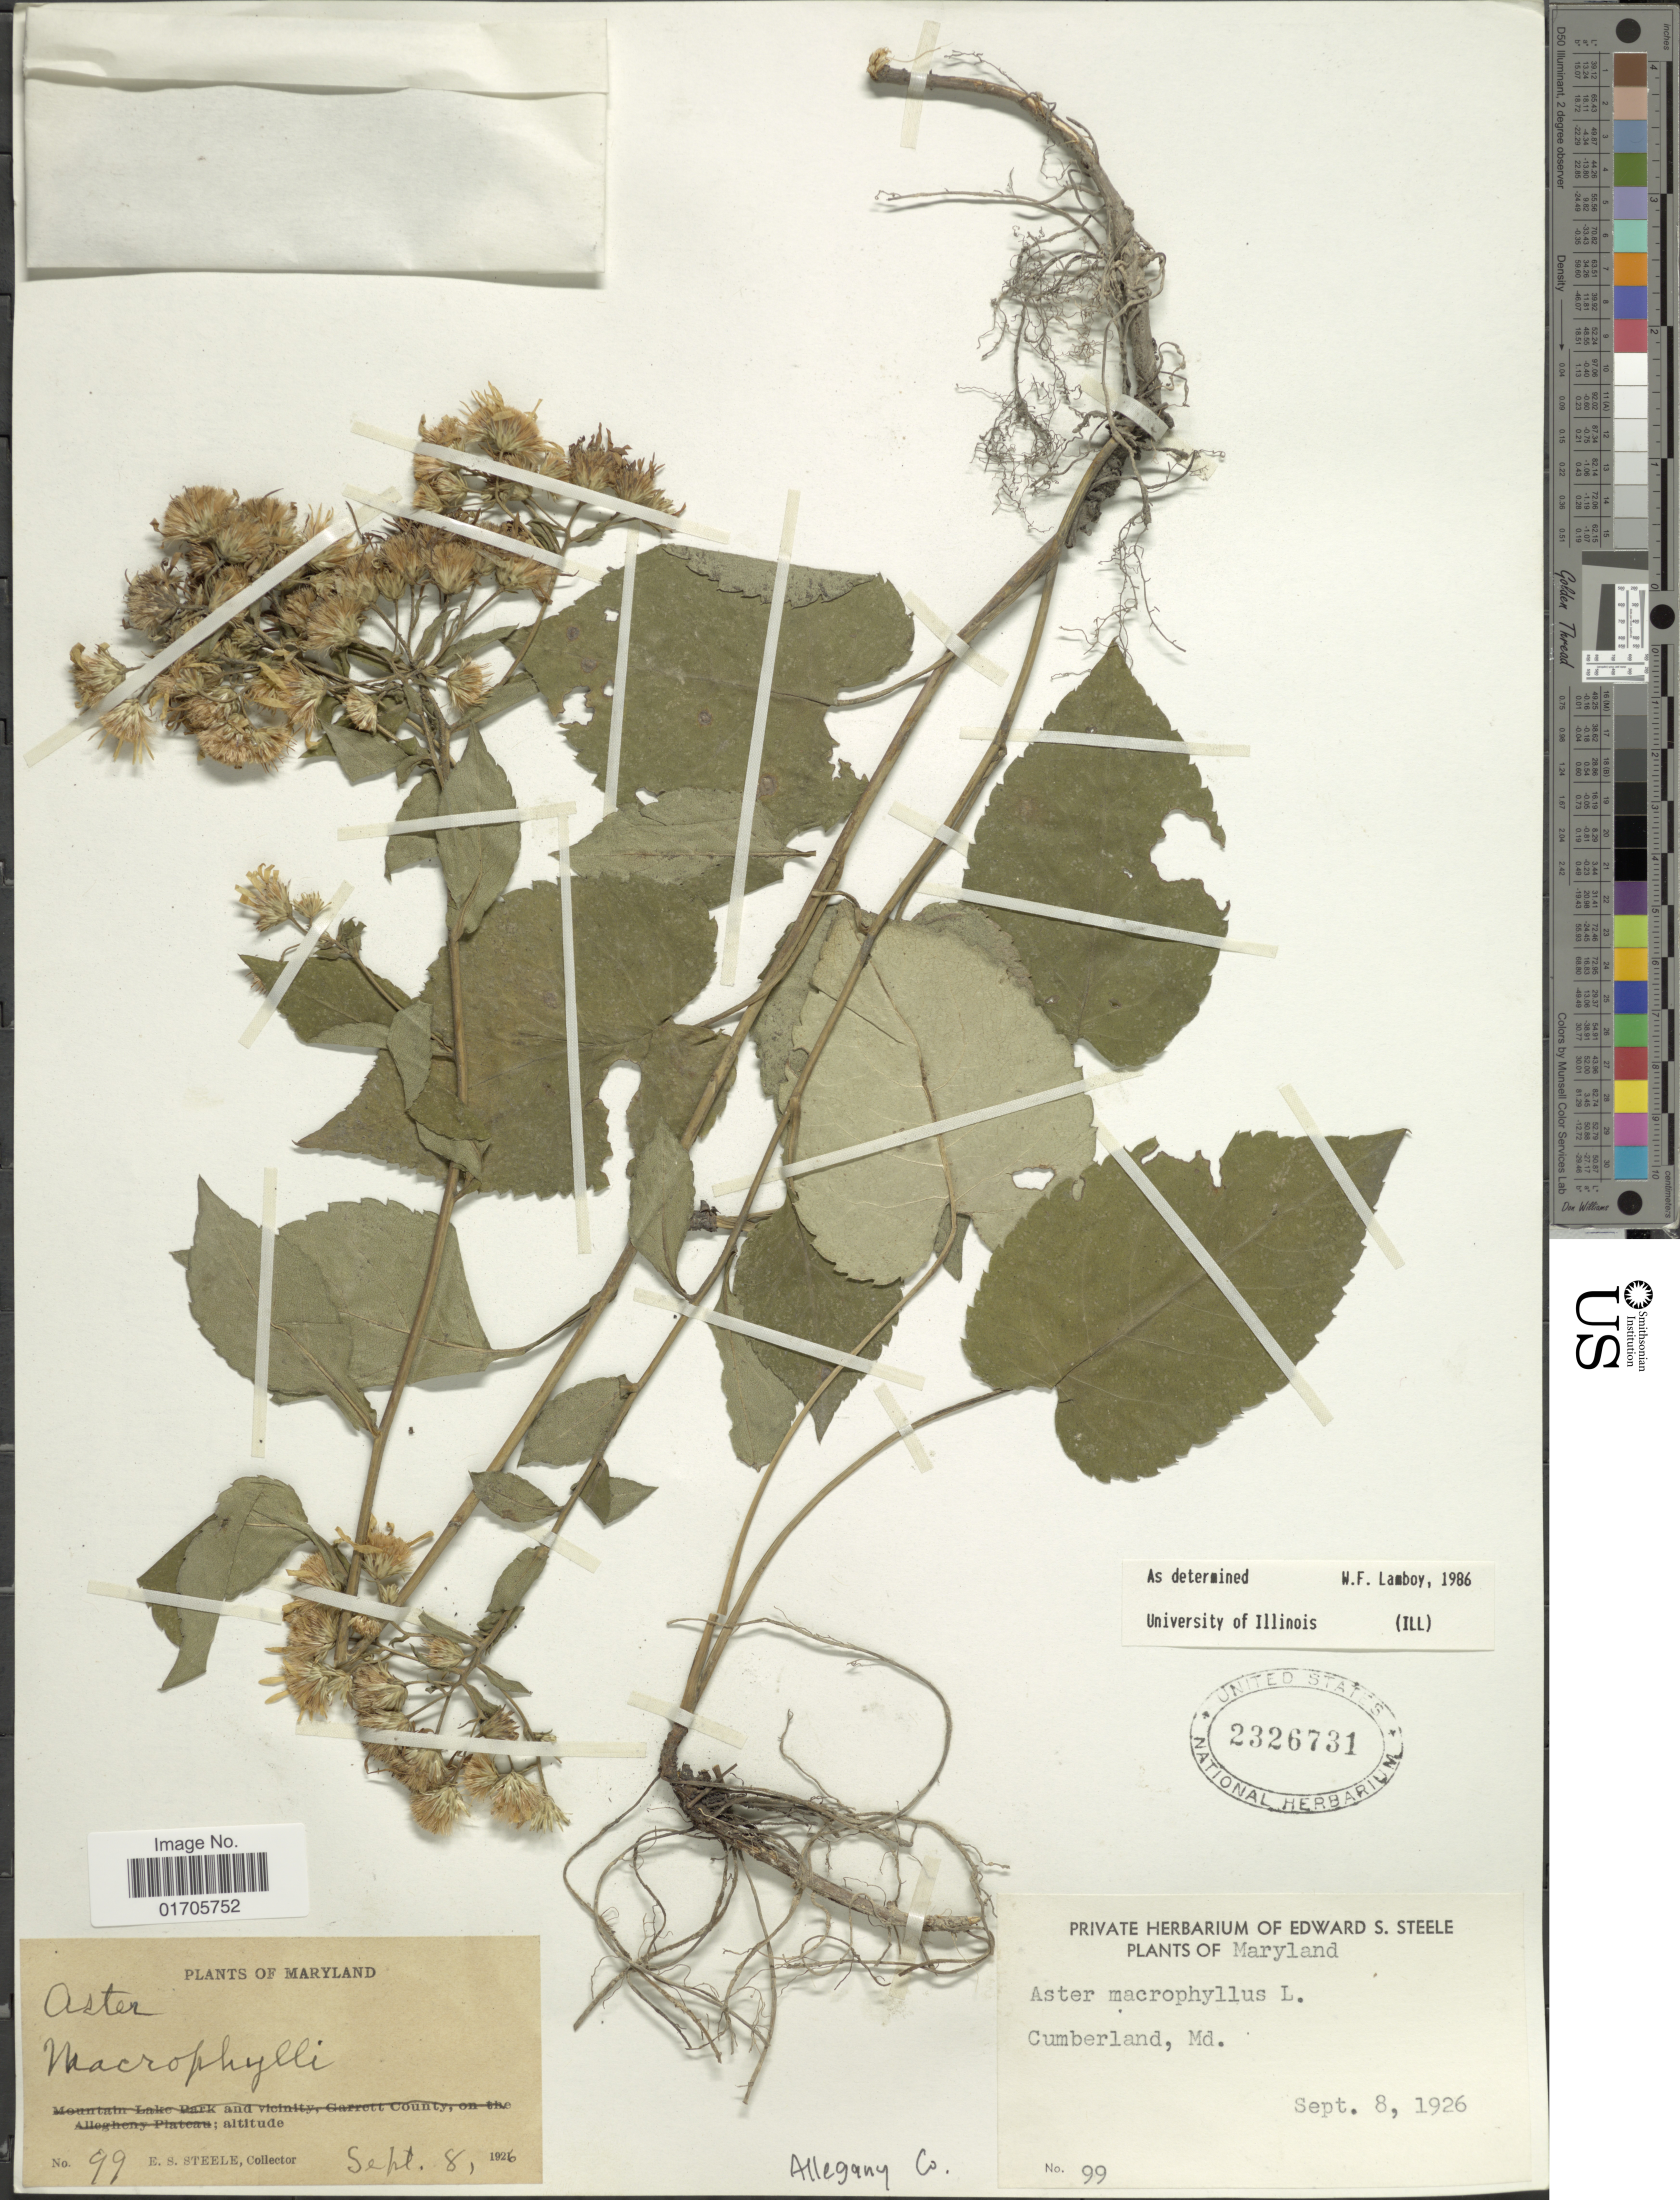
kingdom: Plantae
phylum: Tracheophyta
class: Magnoliopsida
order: Asterales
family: Asteraceae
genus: Eurybia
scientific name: Eurybia macrophylla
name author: (L.) Cass.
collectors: E. Steele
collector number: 99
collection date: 1926-09-08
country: United States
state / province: Maryland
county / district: Allegany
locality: Maryland. Cumberland, Md. Allegany Co.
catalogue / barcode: US 2326731